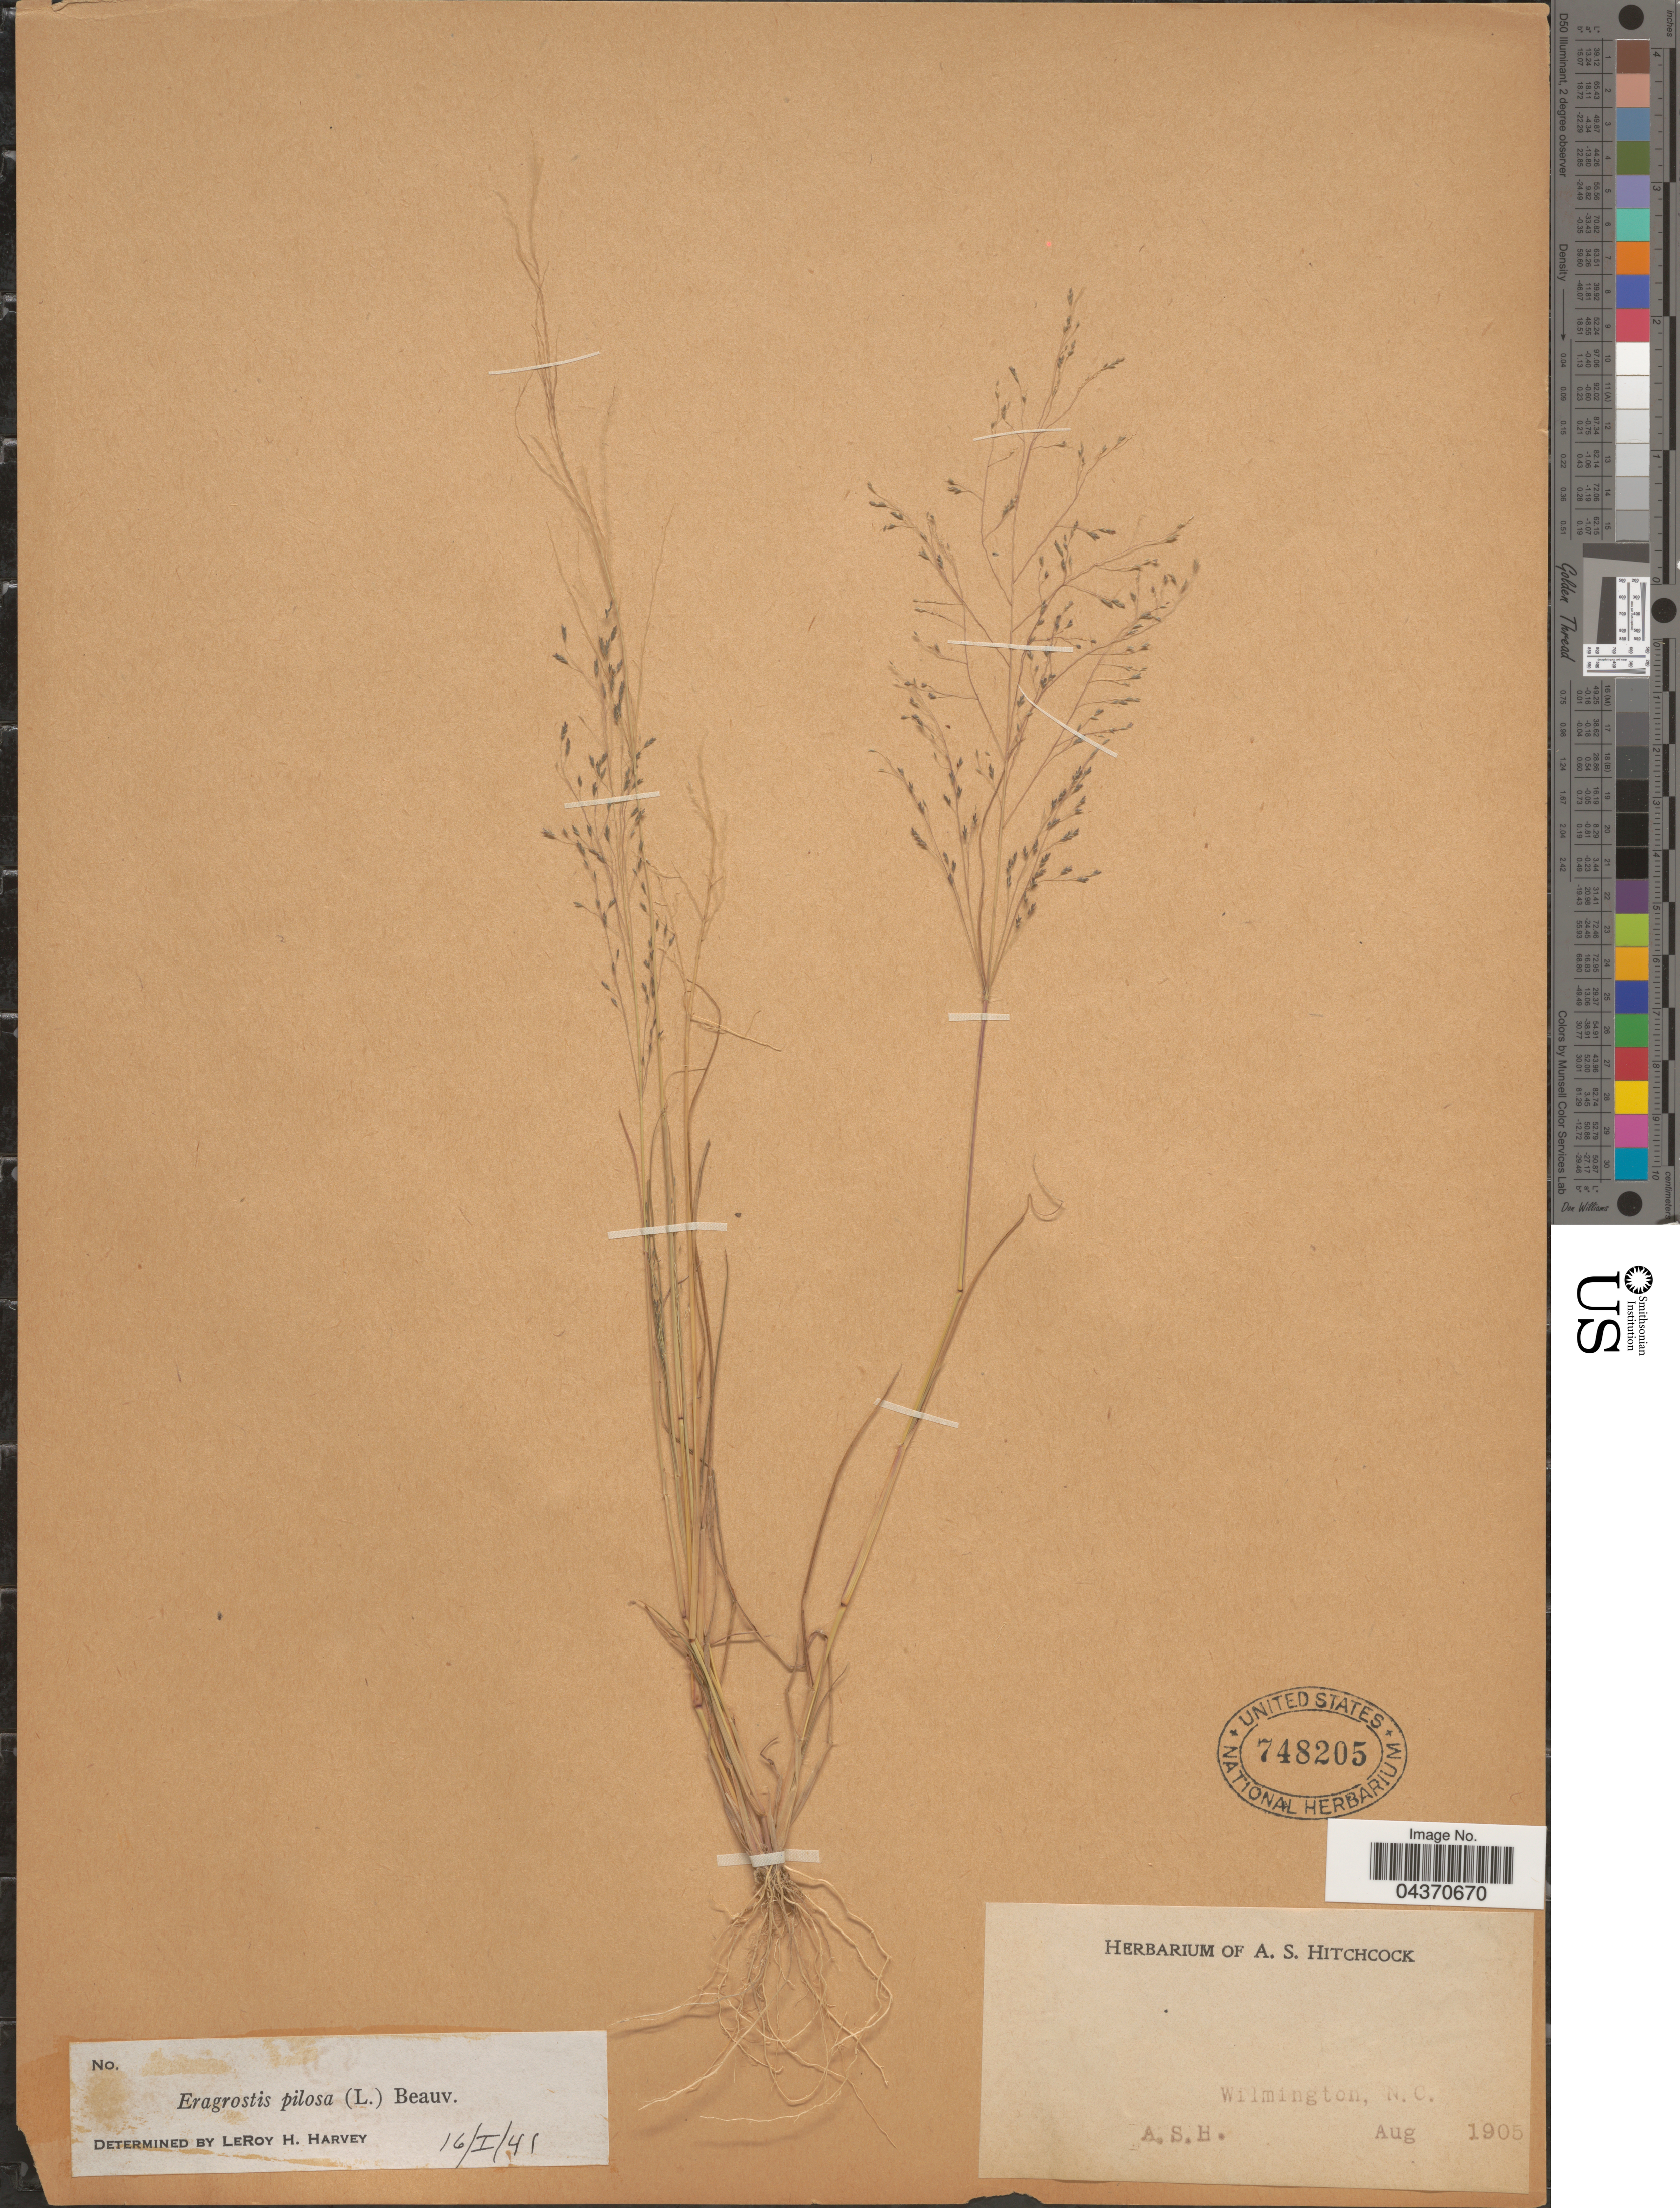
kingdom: Plantae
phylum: Tracheophyta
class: Liliopsida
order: Poales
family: Poaceae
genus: Eragrostis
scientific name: Eragrostis pilosa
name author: (L.) P. Beauv.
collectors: A. S. Hitchcock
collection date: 1905-08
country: United States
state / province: North Carolina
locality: Wilmington.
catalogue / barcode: US 748205